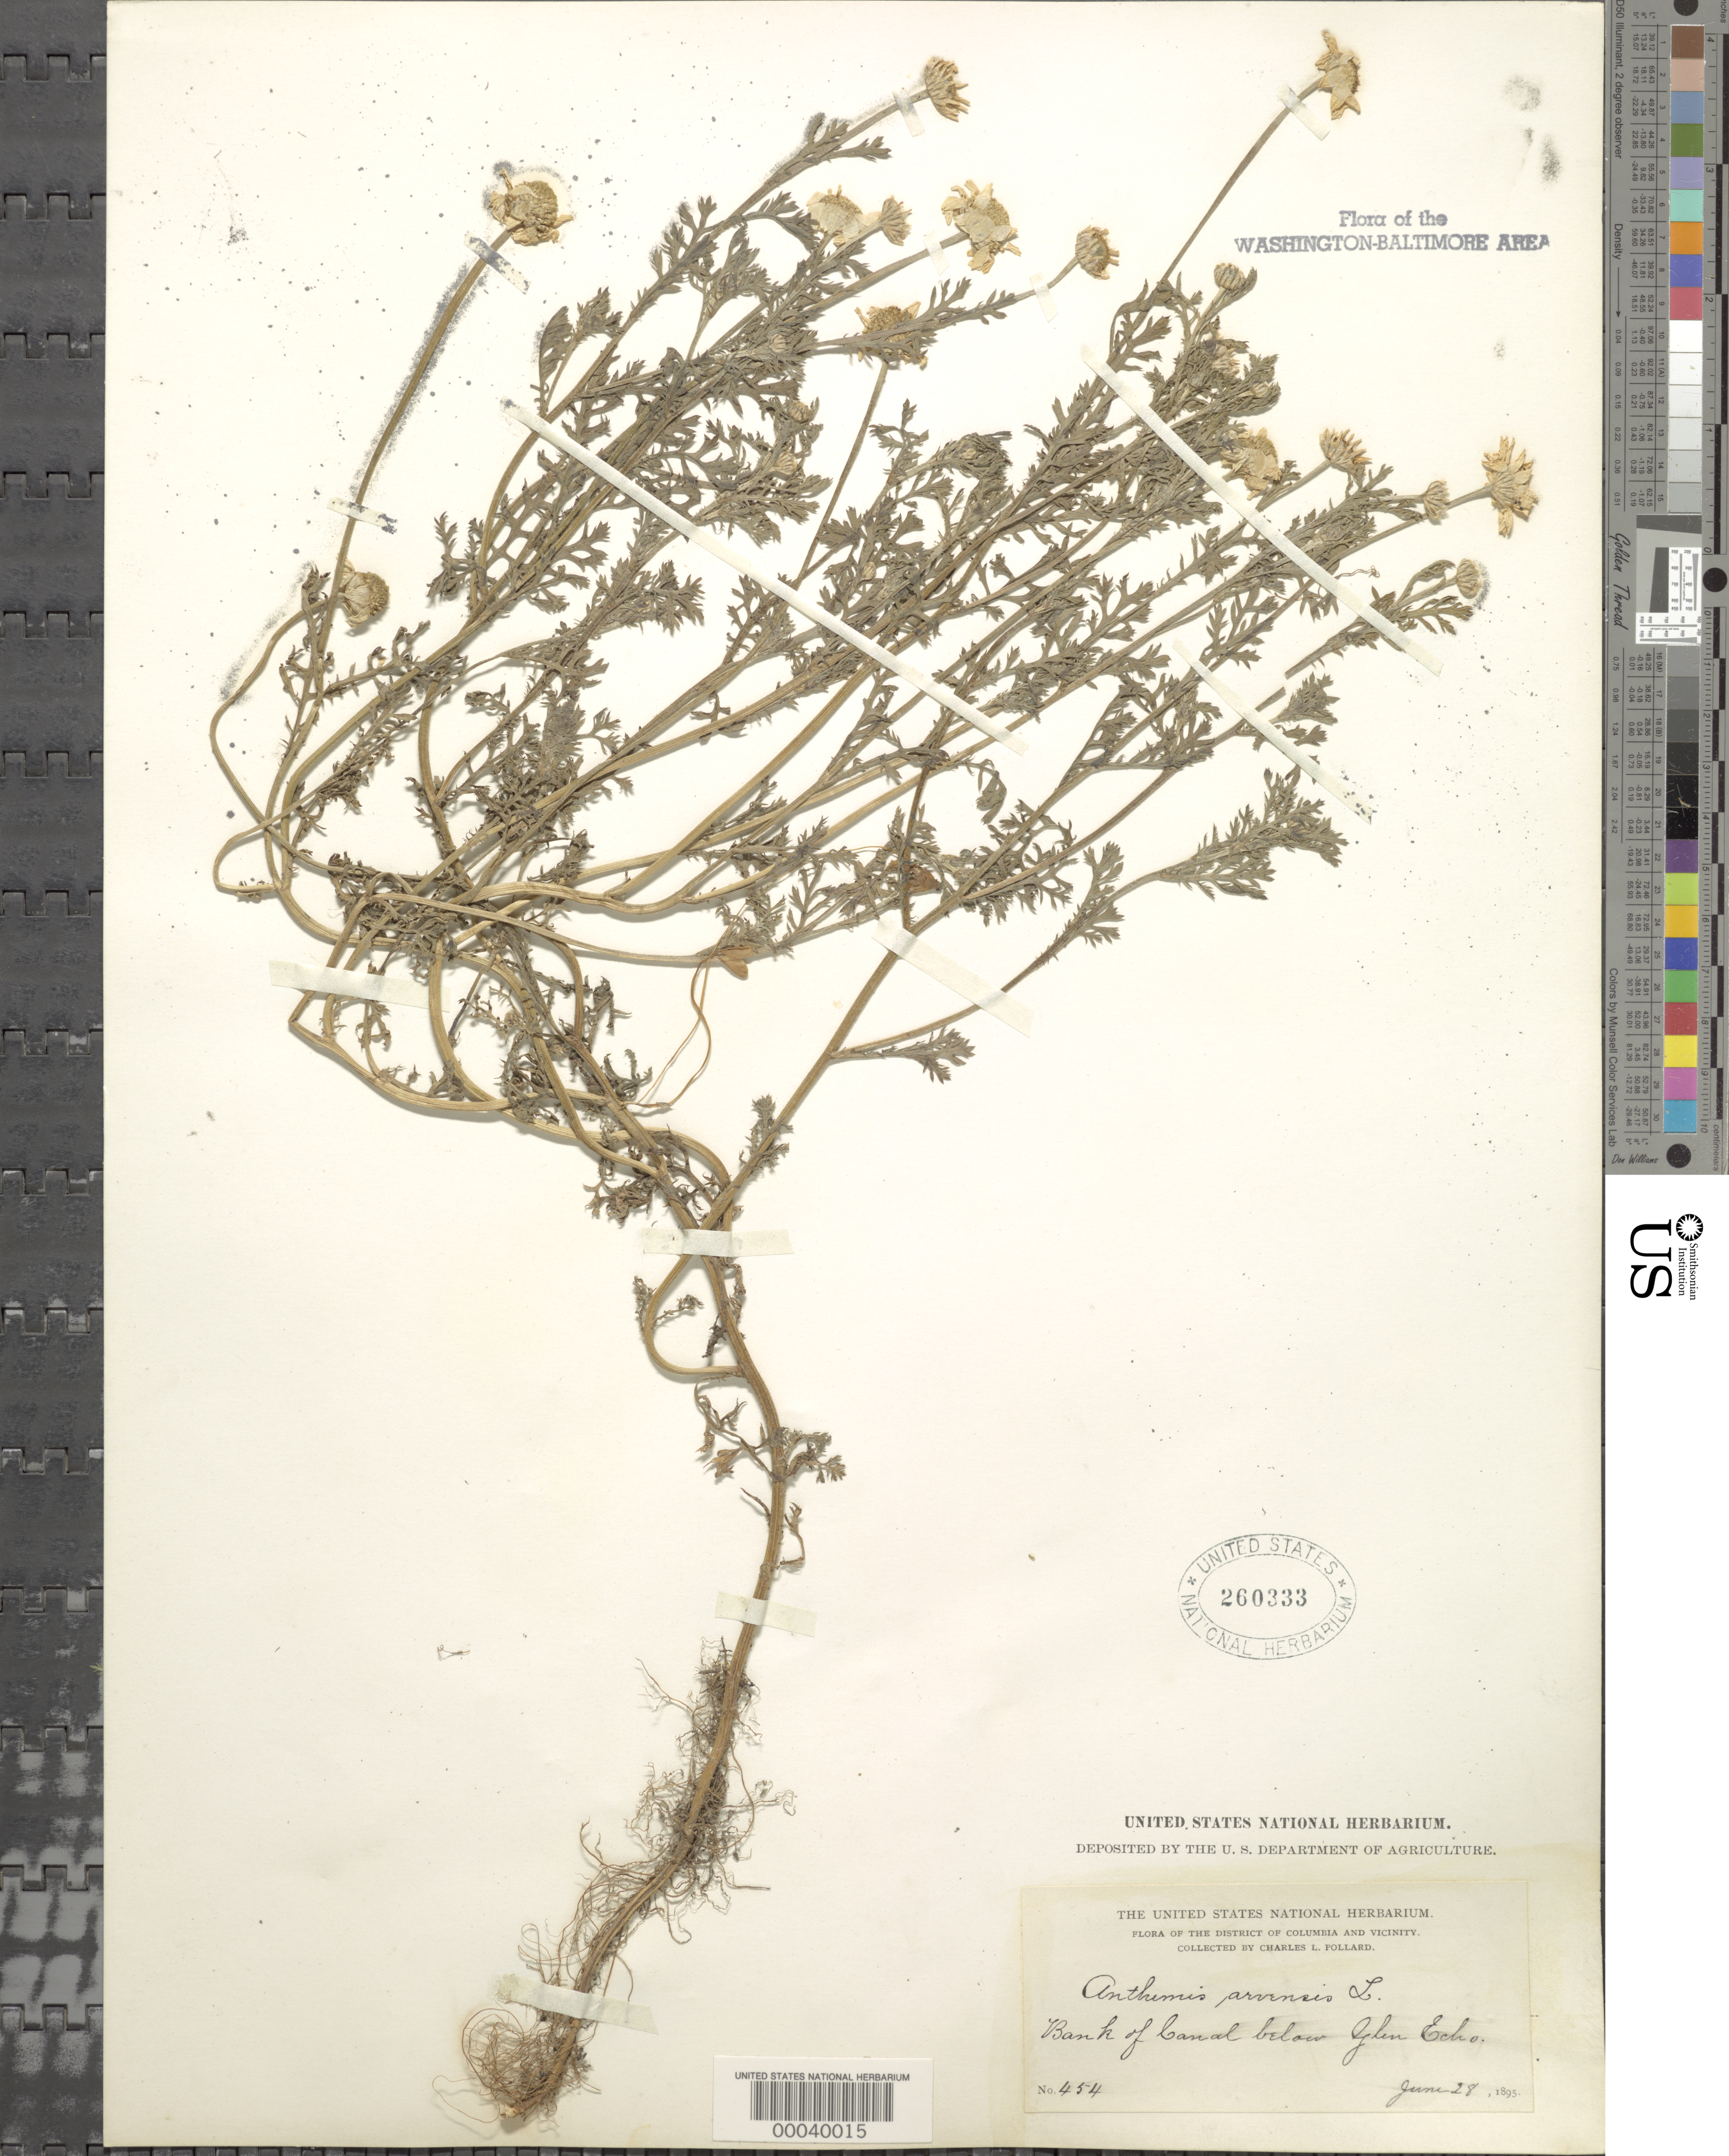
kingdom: Plantae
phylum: Tracheophyta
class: Magnoliopsida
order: Asterales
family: Asteraceae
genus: Anthemis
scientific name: Anthemis arvensis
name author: L.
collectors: C. L. Pollard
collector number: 454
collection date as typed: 28 Jun 1895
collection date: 1895-06-28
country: United States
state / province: Maryland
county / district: Montgomery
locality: Canal below Glen Echo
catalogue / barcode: US 260333